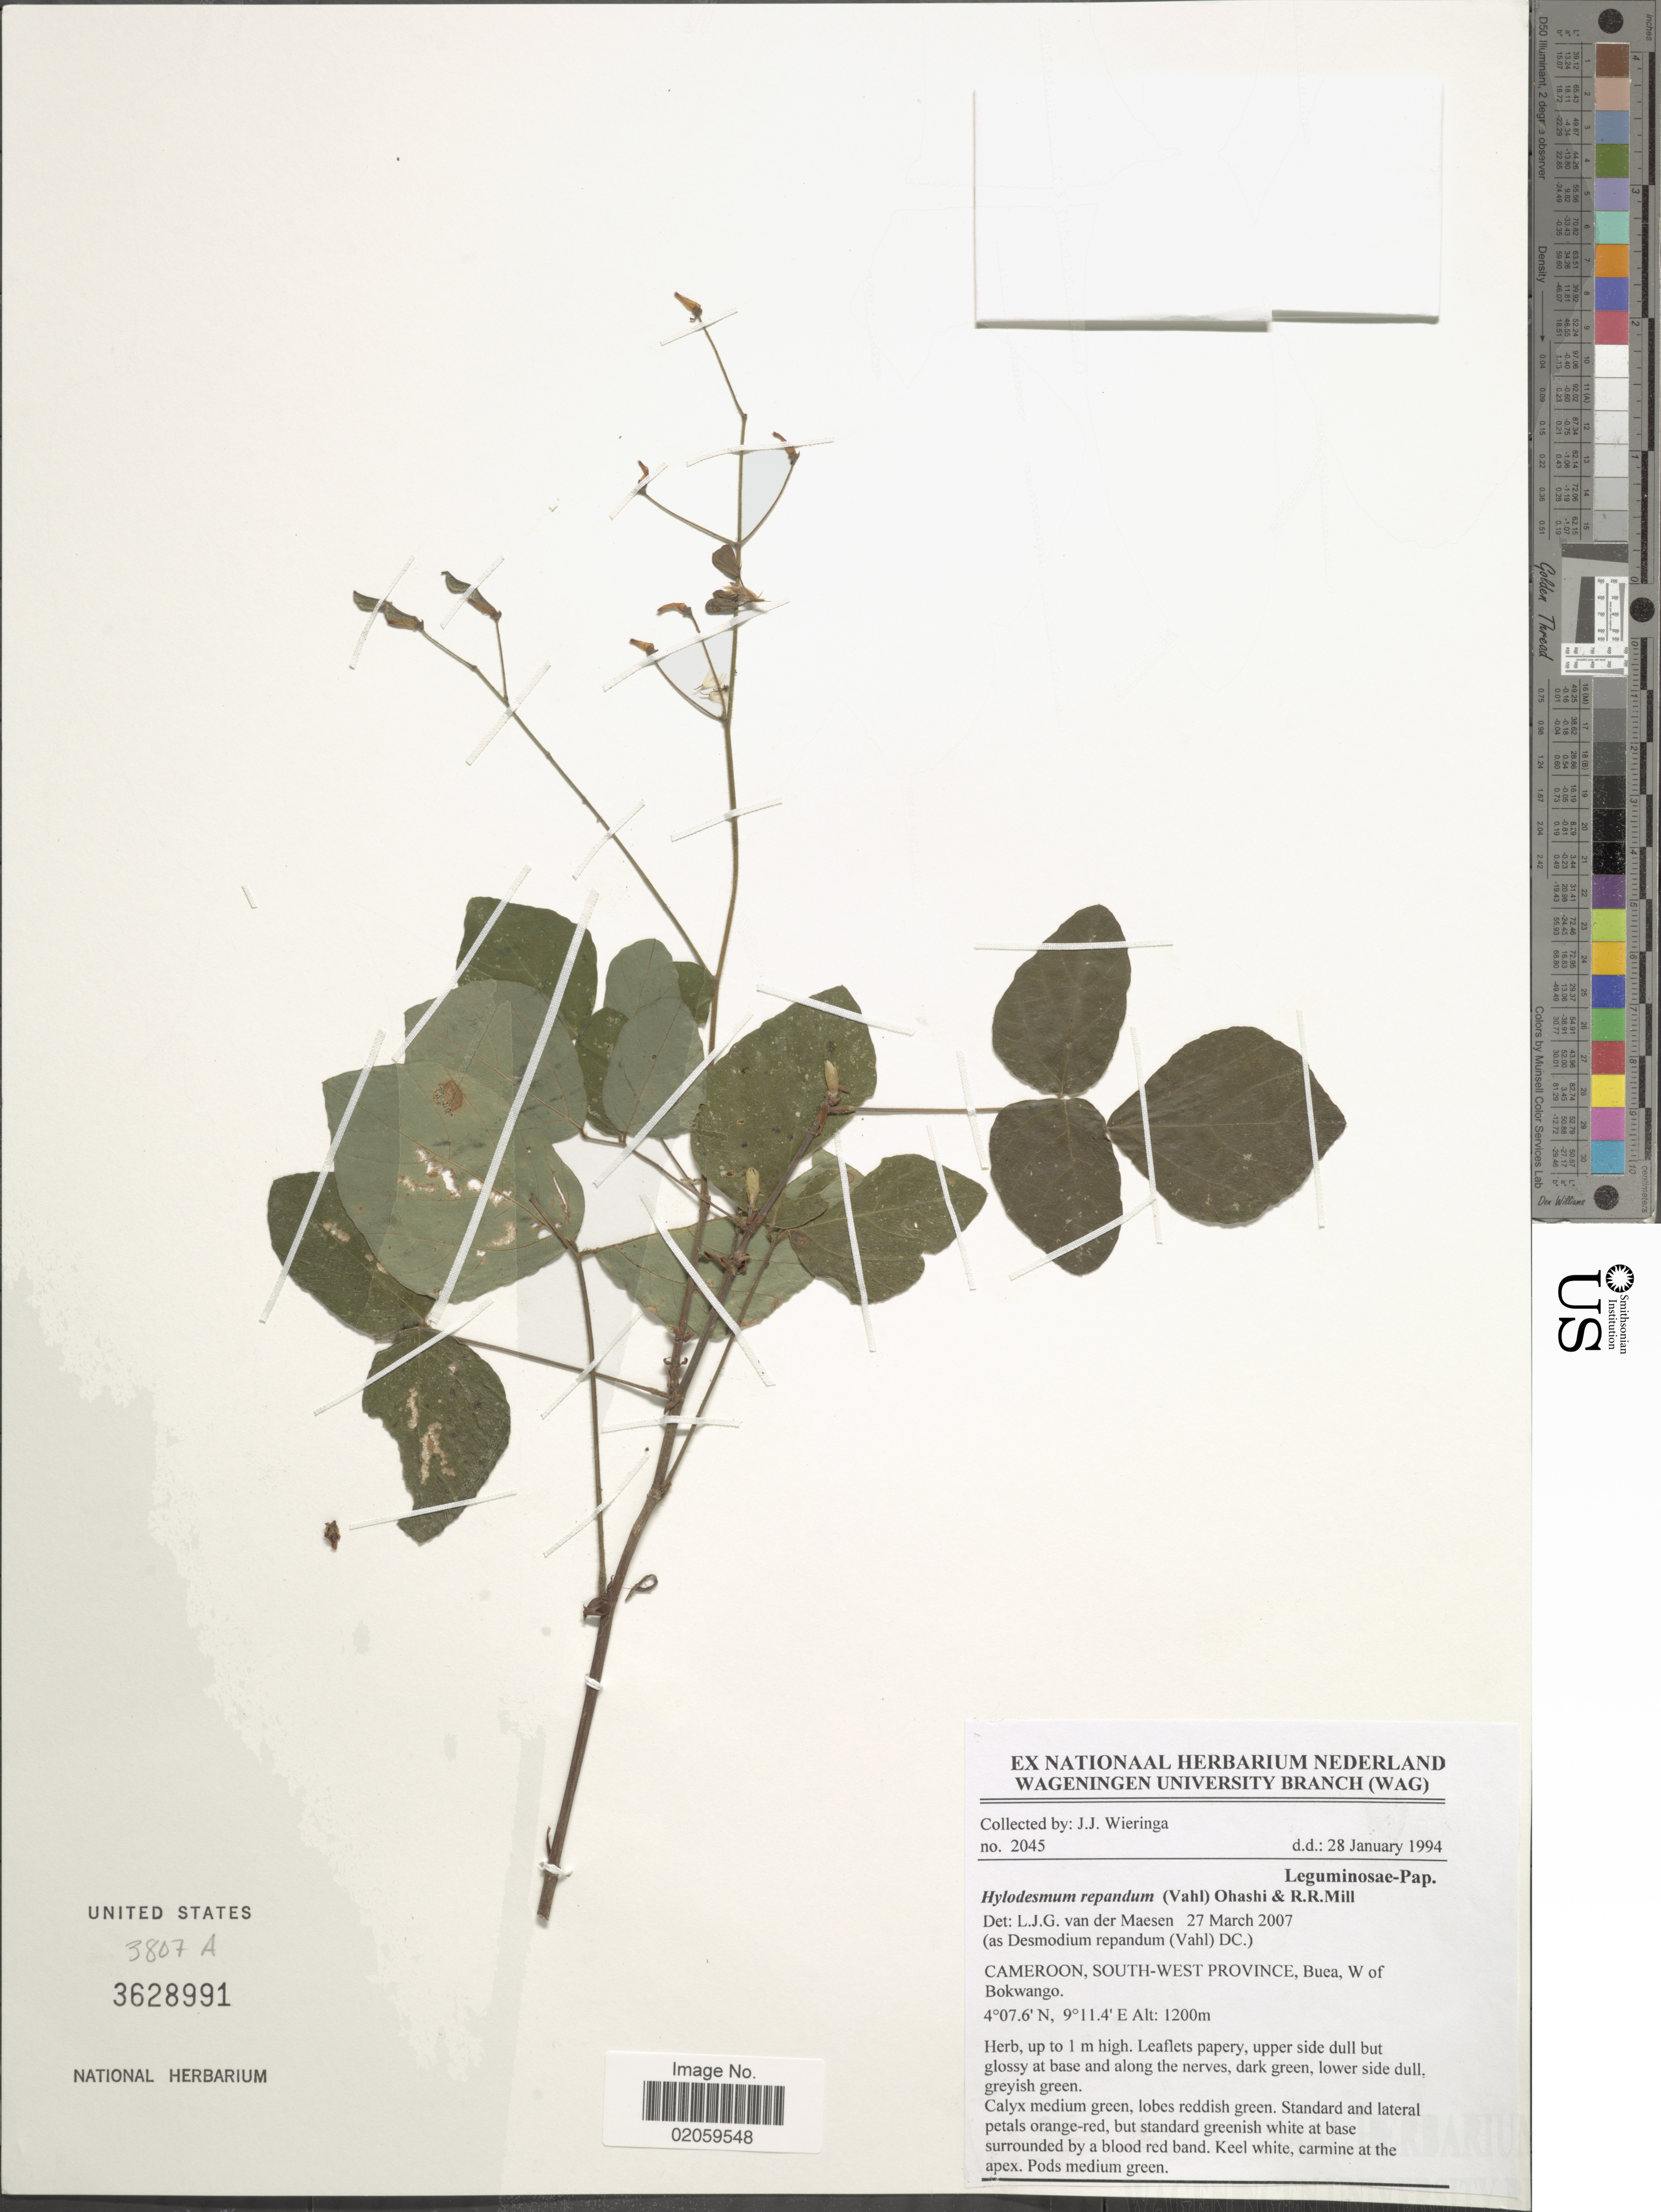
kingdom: Plantae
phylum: Tracheophyta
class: Magnoliopsida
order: Fabales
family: Fabaceae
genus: Hylodesmum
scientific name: Hylodesmum repandum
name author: (Vahl) H. Ohashi & R.R. Mill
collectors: J. Wieringa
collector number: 2045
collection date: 1994-01-28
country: Cameroon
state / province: Sud-Ouest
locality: South-West Province, Buca,. W of Bokwango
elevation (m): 1200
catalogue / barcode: US 3628991